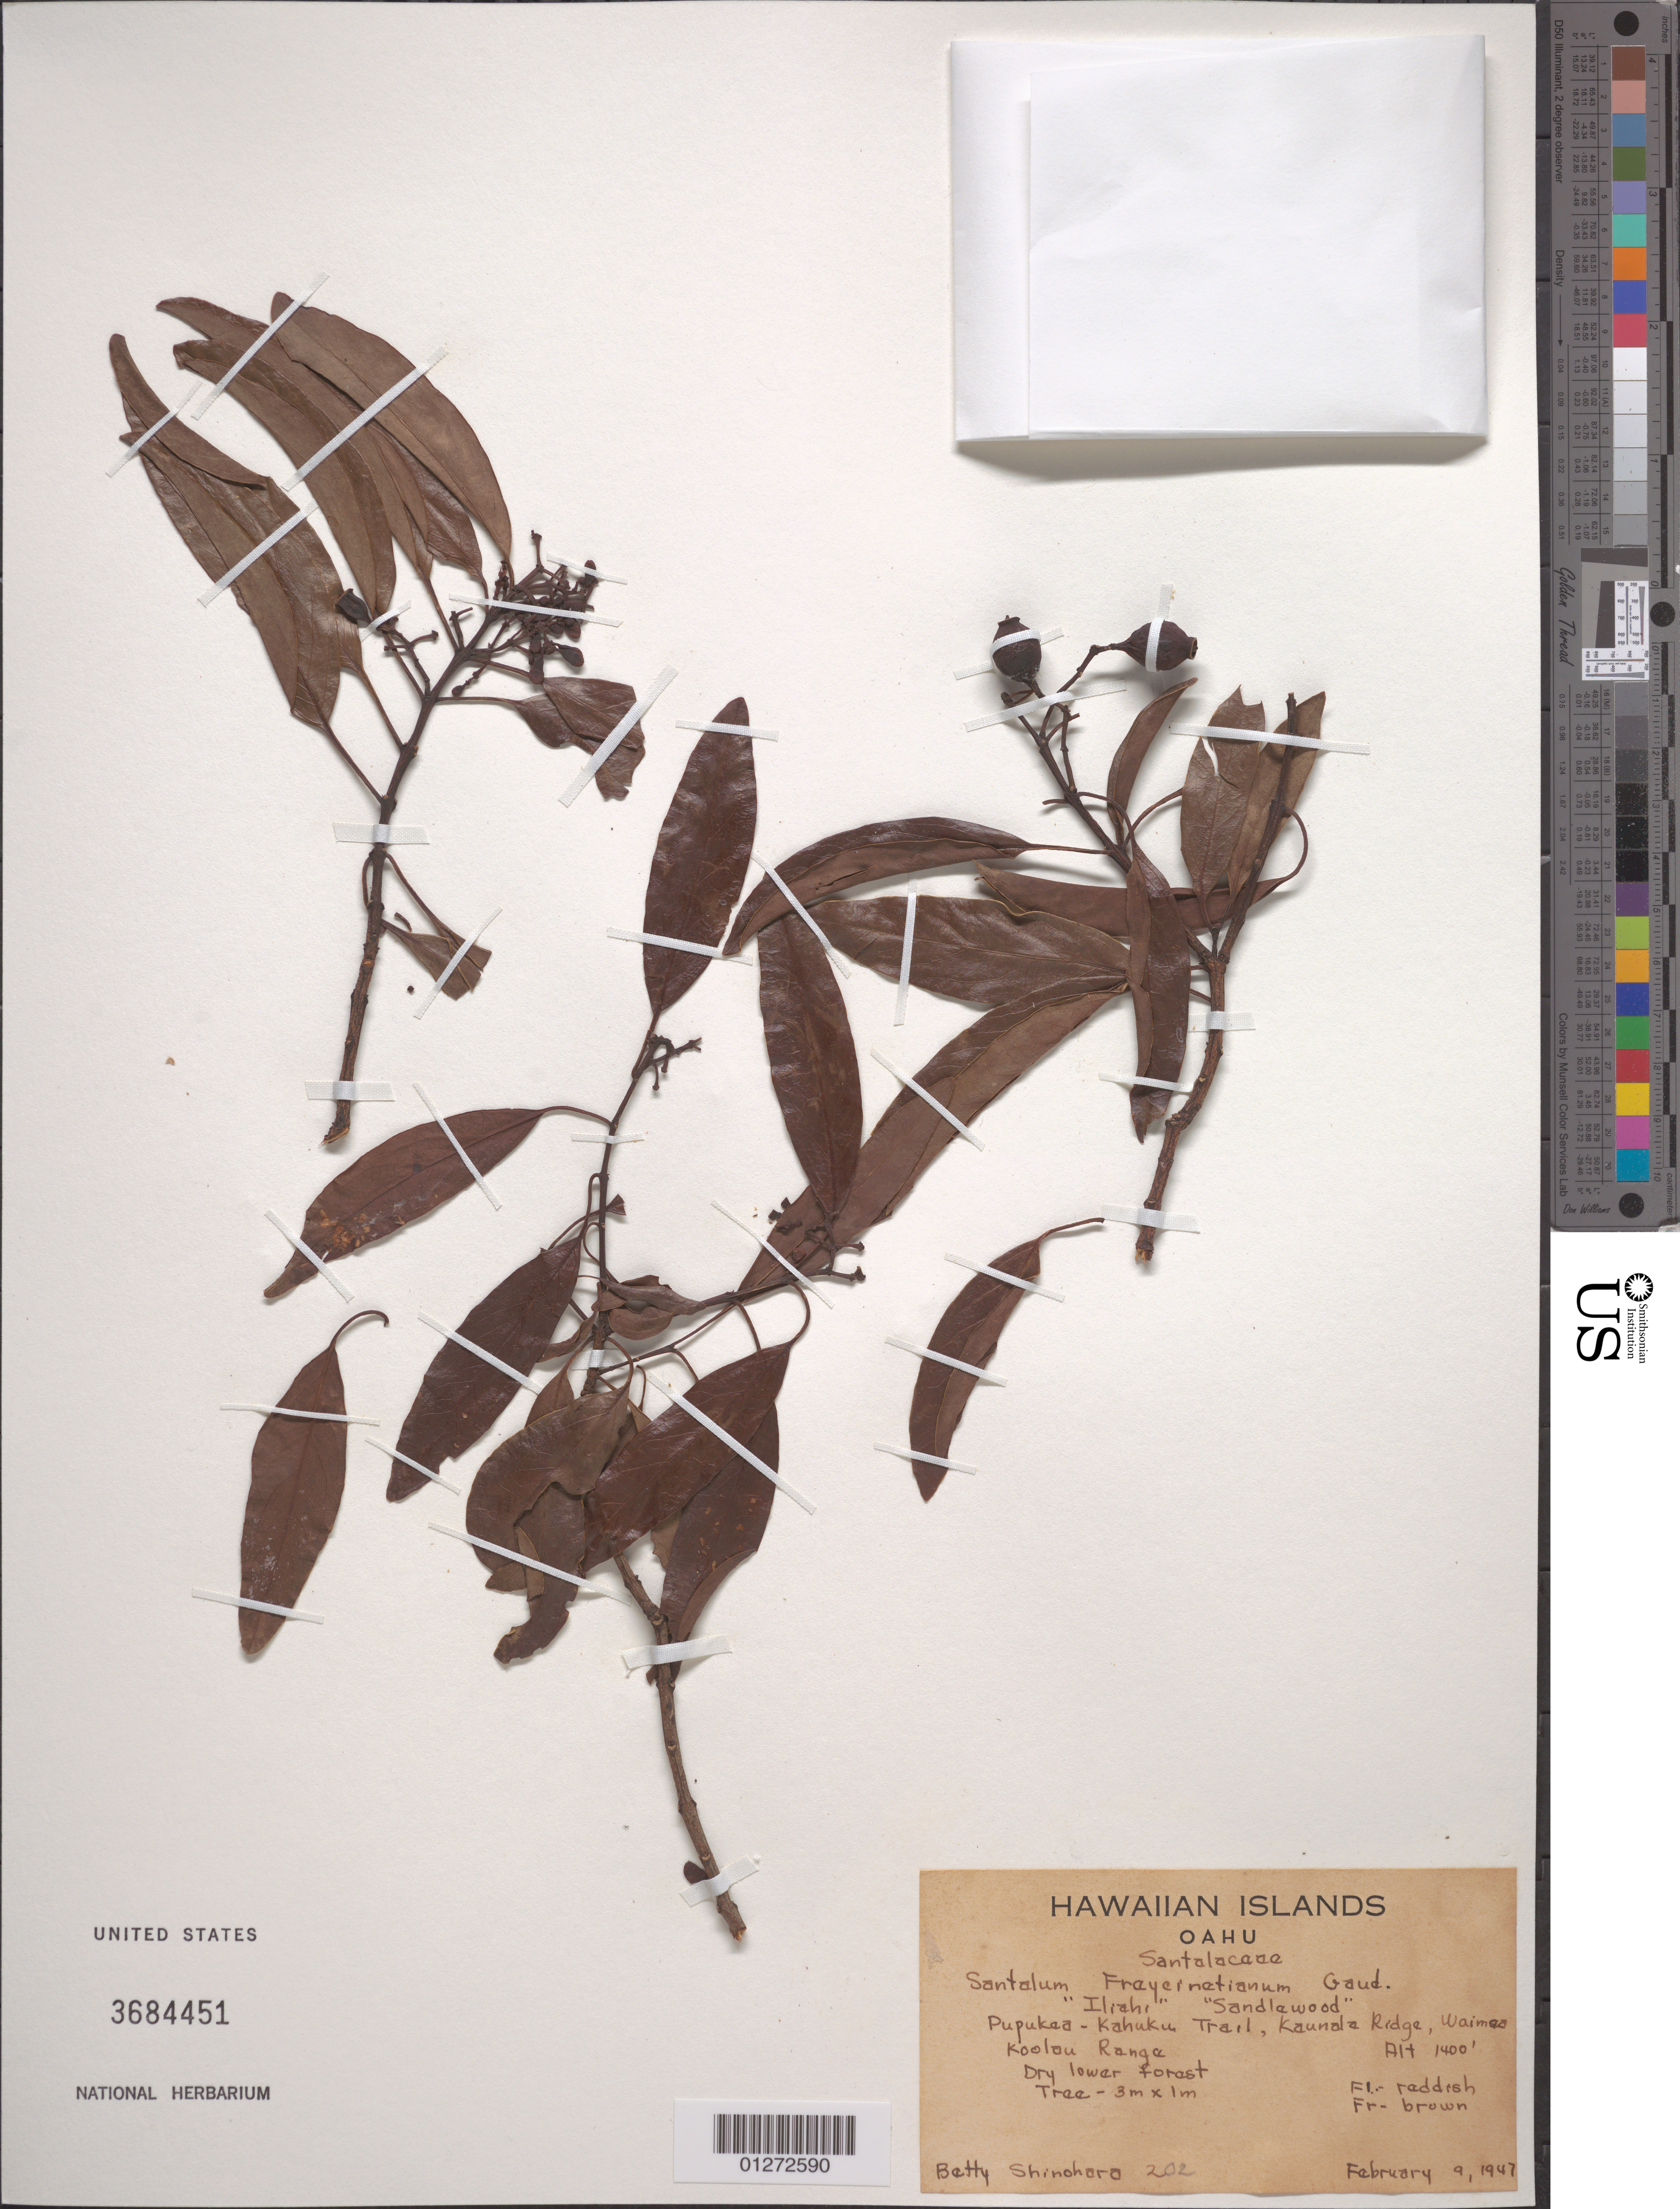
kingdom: Plantae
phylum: Tracheophyta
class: Magnoliopsida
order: Santalales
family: Santalaceae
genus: Santalum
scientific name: Santalum freycinetianum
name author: Gaudich.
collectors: B. Shinohara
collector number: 202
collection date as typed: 9 Feb 1947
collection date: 1947-02-09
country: United States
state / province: Hawaii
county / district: Honolulu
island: Oahu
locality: Pupukea-Kahuku Trail, Kaunala Ridge, Waimea, Koolau Range.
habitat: Dry lower forest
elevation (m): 427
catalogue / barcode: US 3684451